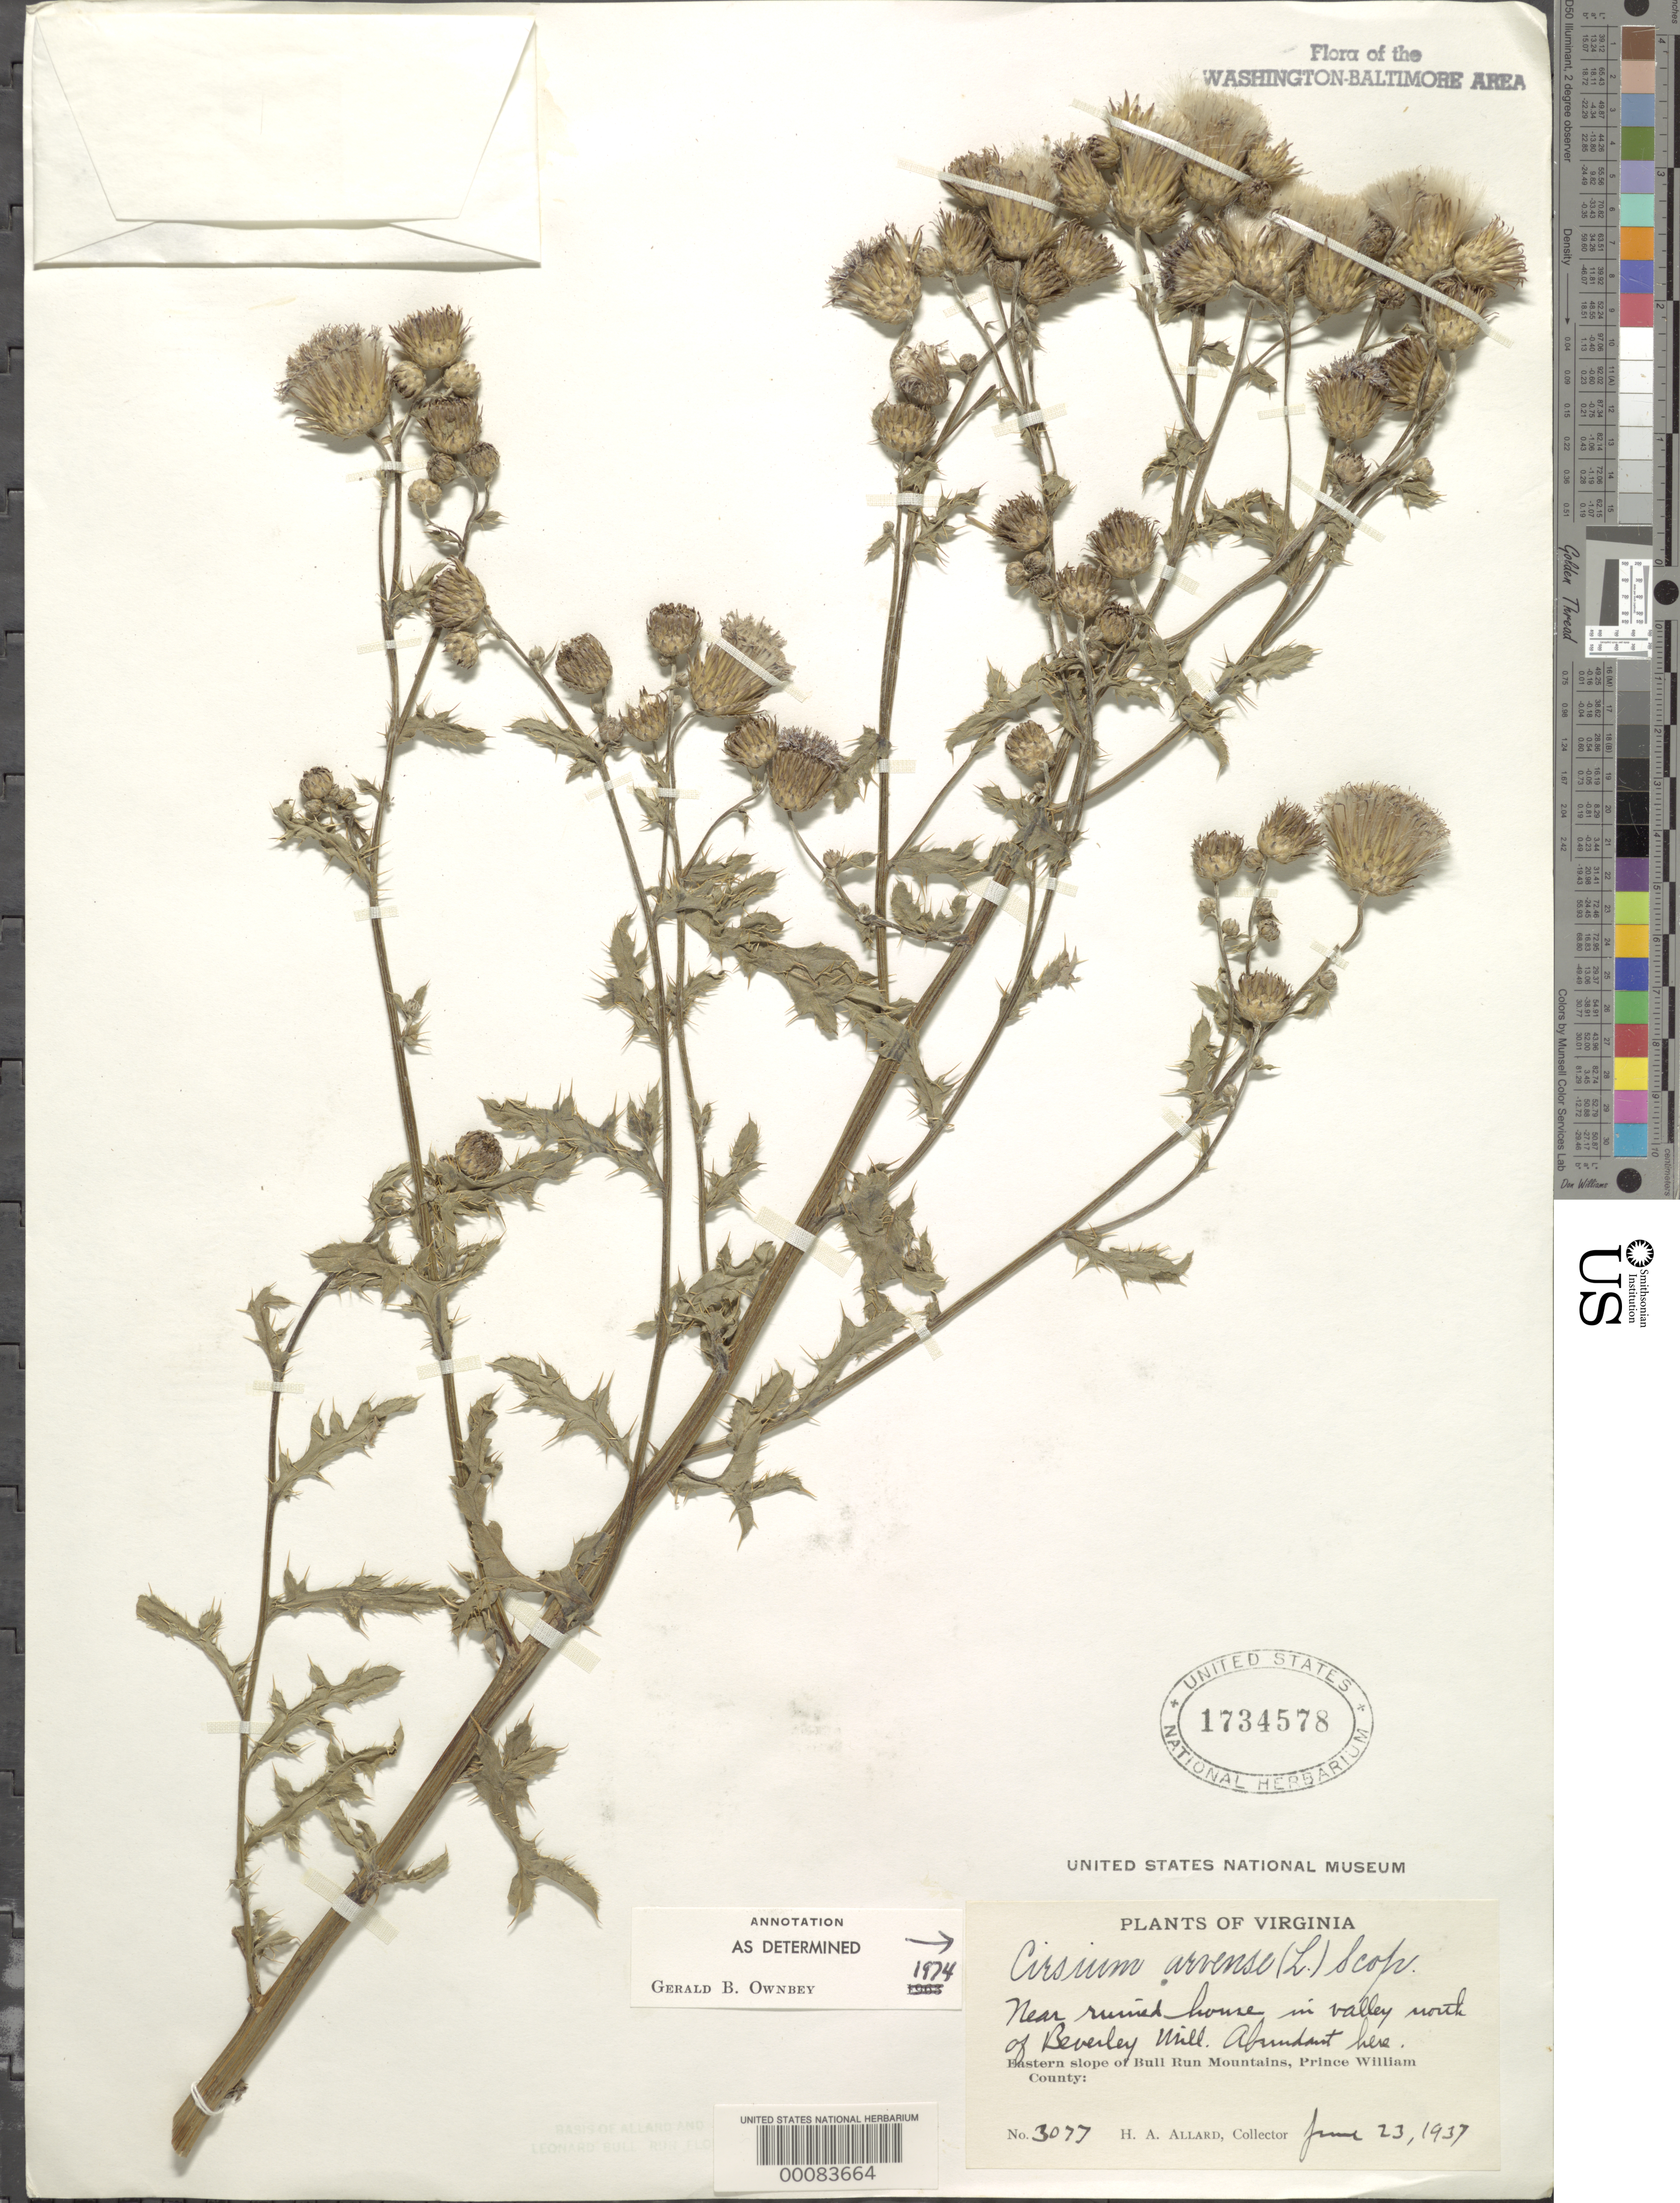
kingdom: Plantae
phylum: Tracheophyta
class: Magnoliopsida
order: Asterales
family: Asteraceae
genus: Cirsium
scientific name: Cirsium arvense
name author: (L.) Scop.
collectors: H. A. Allard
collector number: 3077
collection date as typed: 23 Jun 1937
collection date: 1937-06-23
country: United States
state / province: Virginia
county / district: Prince William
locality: North of Beverley Mill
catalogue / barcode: US 1734578